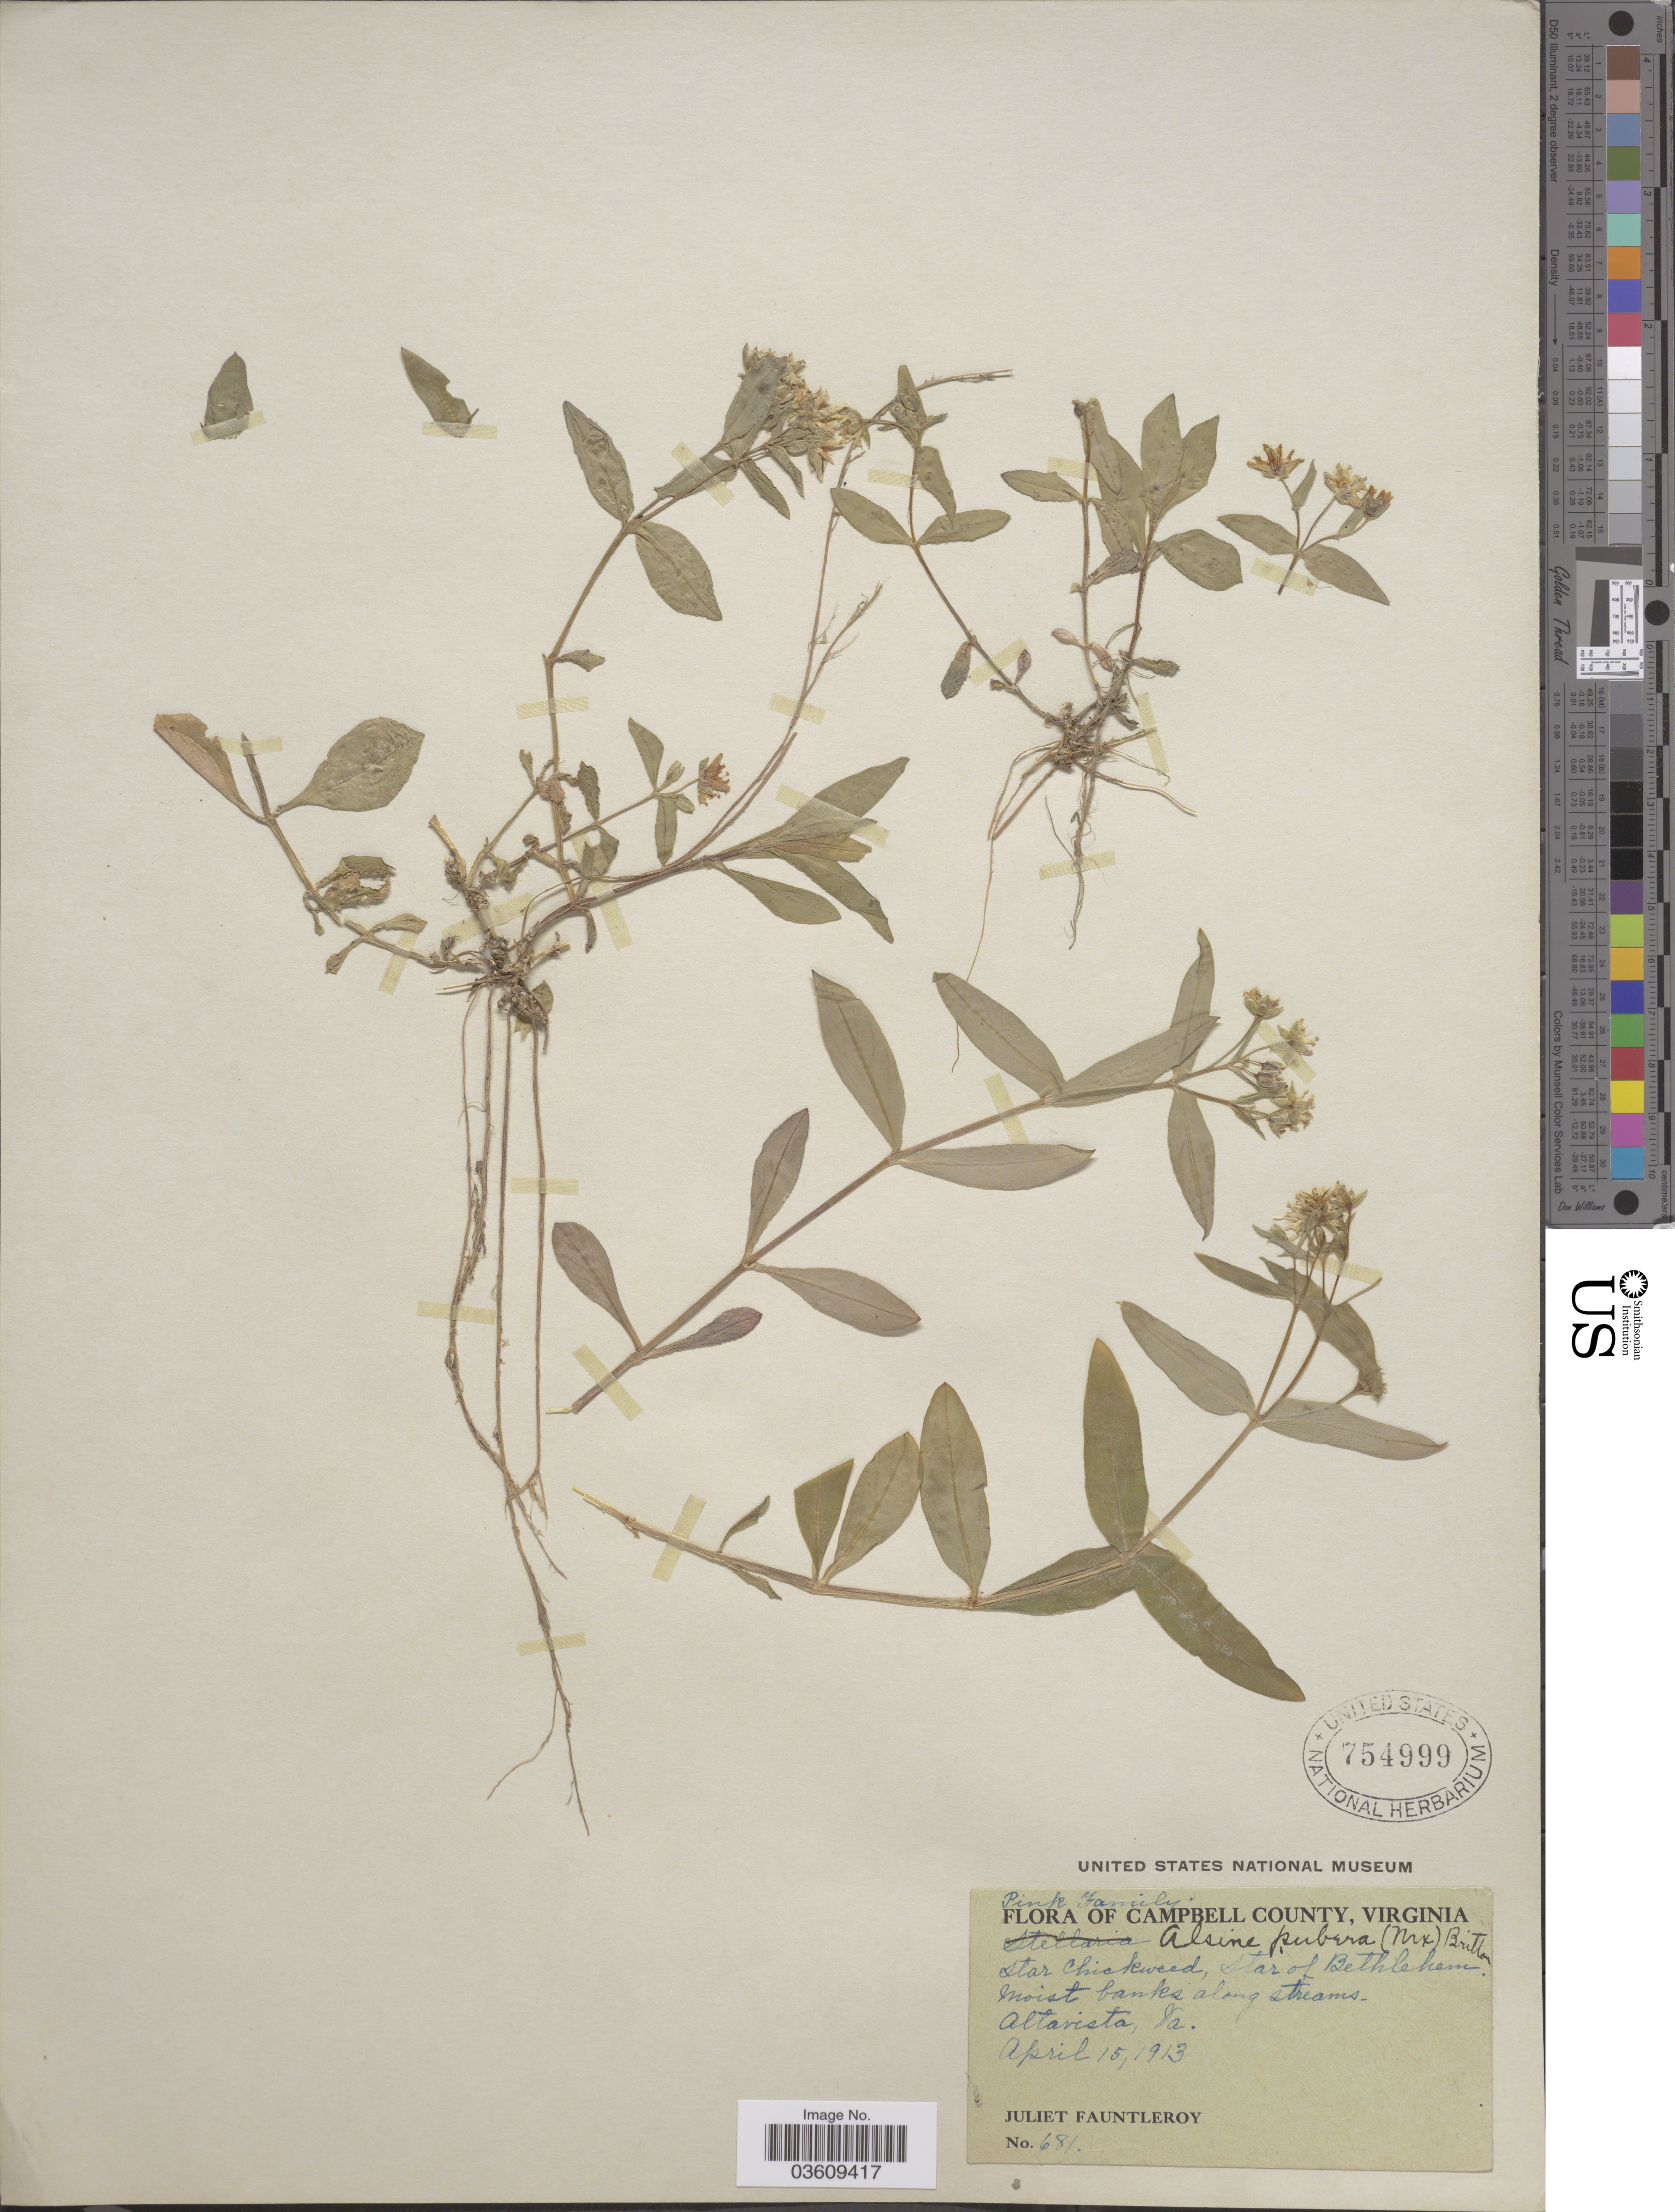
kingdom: Plantae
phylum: Tracheophyta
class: Magnoliopsida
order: Caryophyllales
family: Caryophyllaceae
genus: Stellaria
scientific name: Stellaria pubera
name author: Michx.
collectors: J. Fauntleroy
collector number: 681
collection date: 1913-04-15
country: United States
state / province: Virginia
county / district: Campbell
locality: Campbell County. Altavista.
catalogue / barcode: US 754999